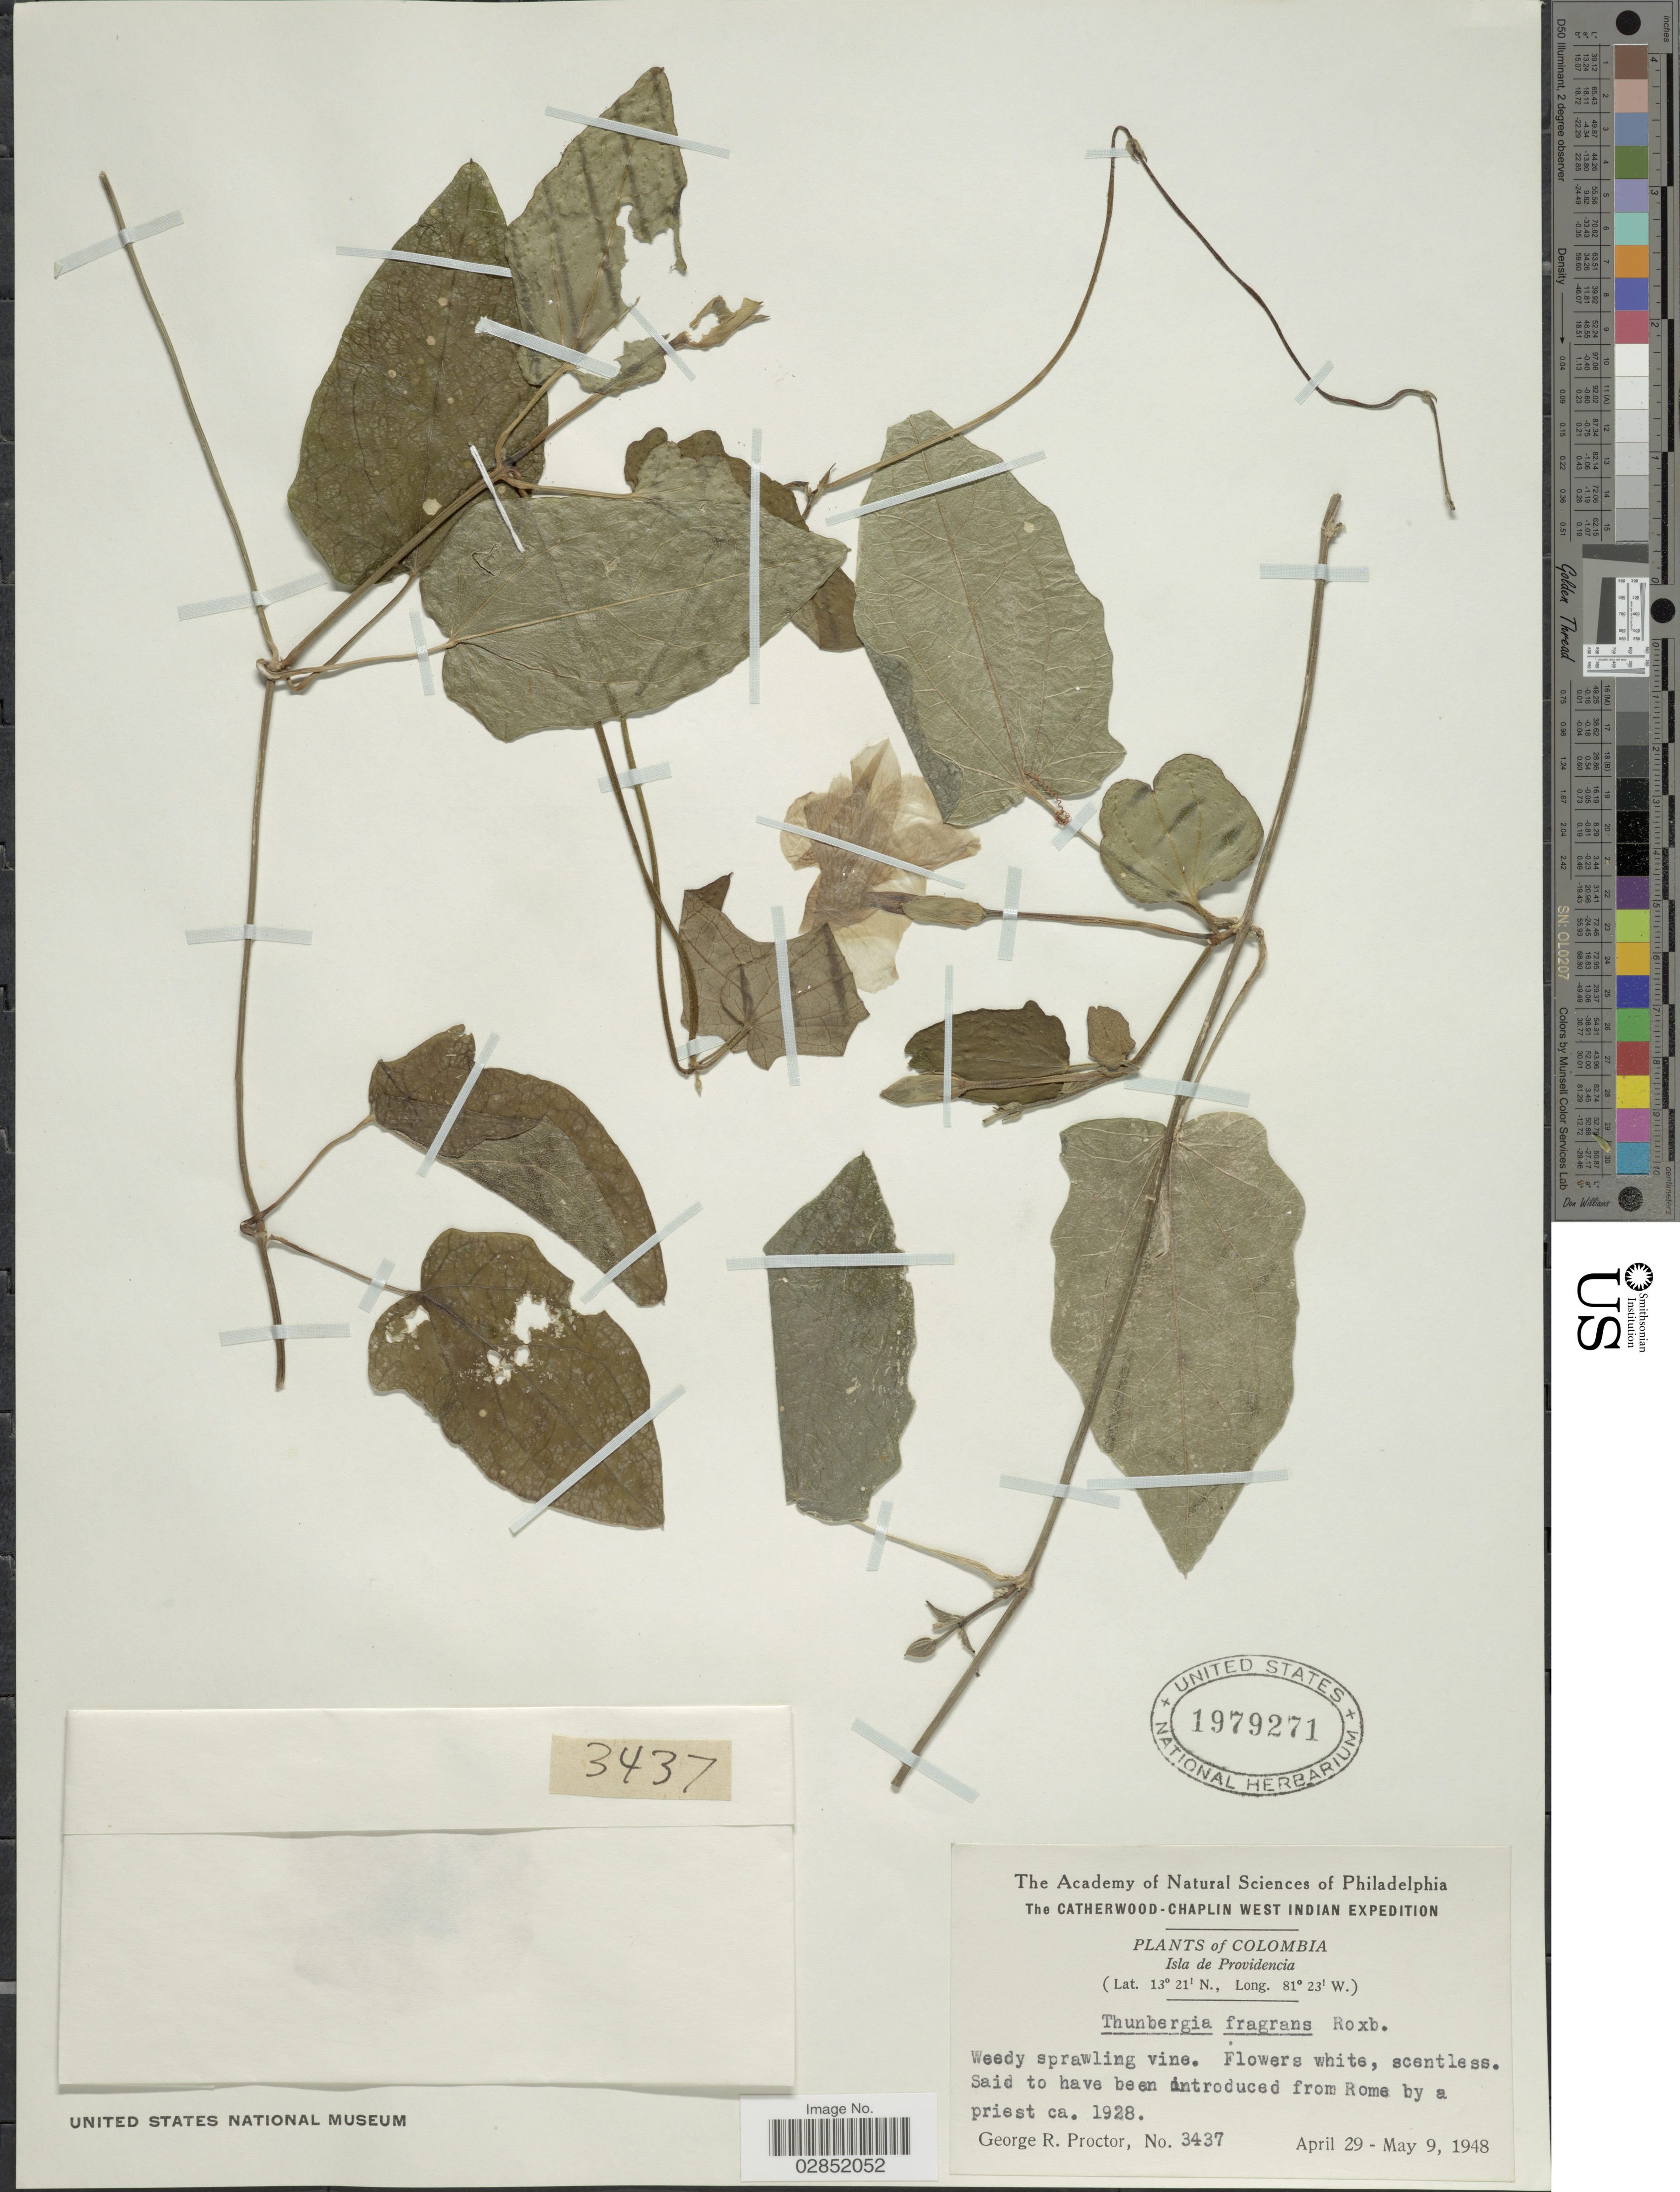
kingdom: Plantae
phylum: Tracheophyta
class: Magnoliopsida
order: Lamiales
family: Acanthaceae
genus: Thunbergia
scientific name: Thunbergia fragrans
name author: Roxb.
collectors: G. Proctor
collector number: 3437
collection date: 1948-04-29/1948-05-09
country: Colombia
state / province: San Andres y Providencia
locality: Isla de Providencia. West Indian.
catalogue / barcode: US 1979271